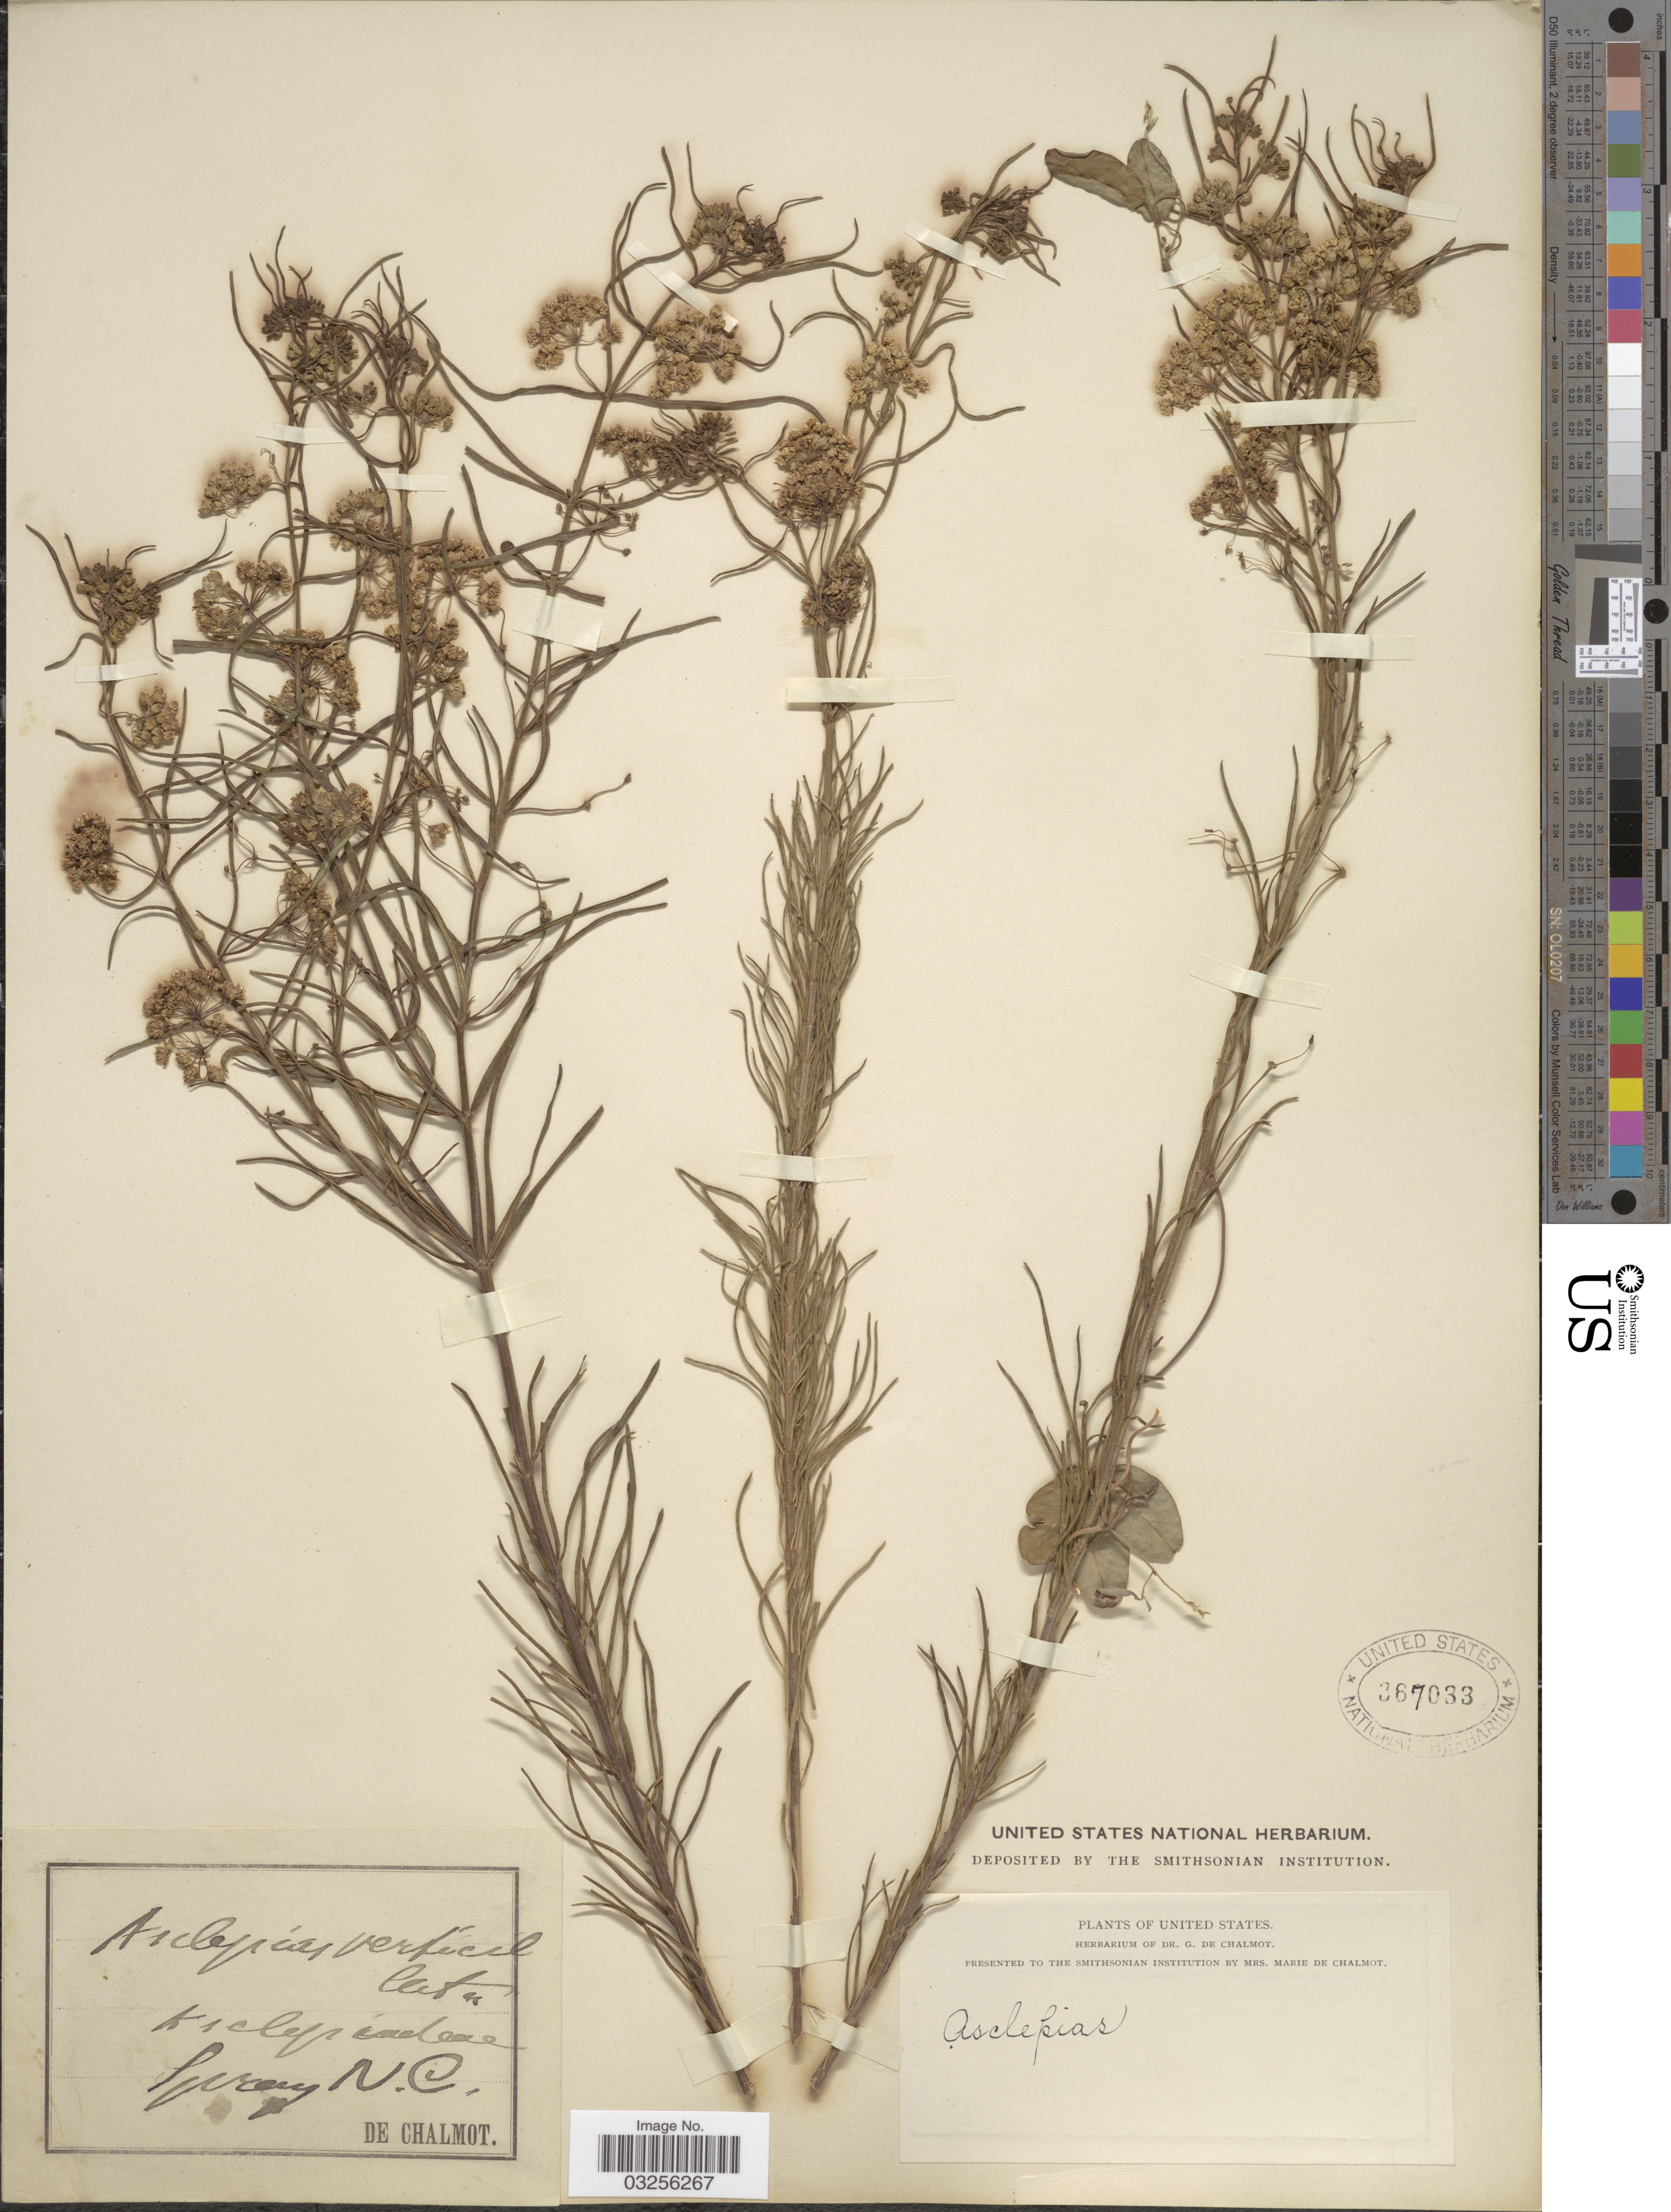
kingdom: Plantae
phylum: Tracheophyta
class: Magnoliopsida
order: Gentianales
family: Apocynaceae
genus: Asclepias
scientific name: Asclepias verticillata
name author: L.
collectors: G. de Chalmot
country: United States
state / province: North Carolina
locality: Kielys cadeau [interpreted], Spray.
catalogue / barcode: US 367033